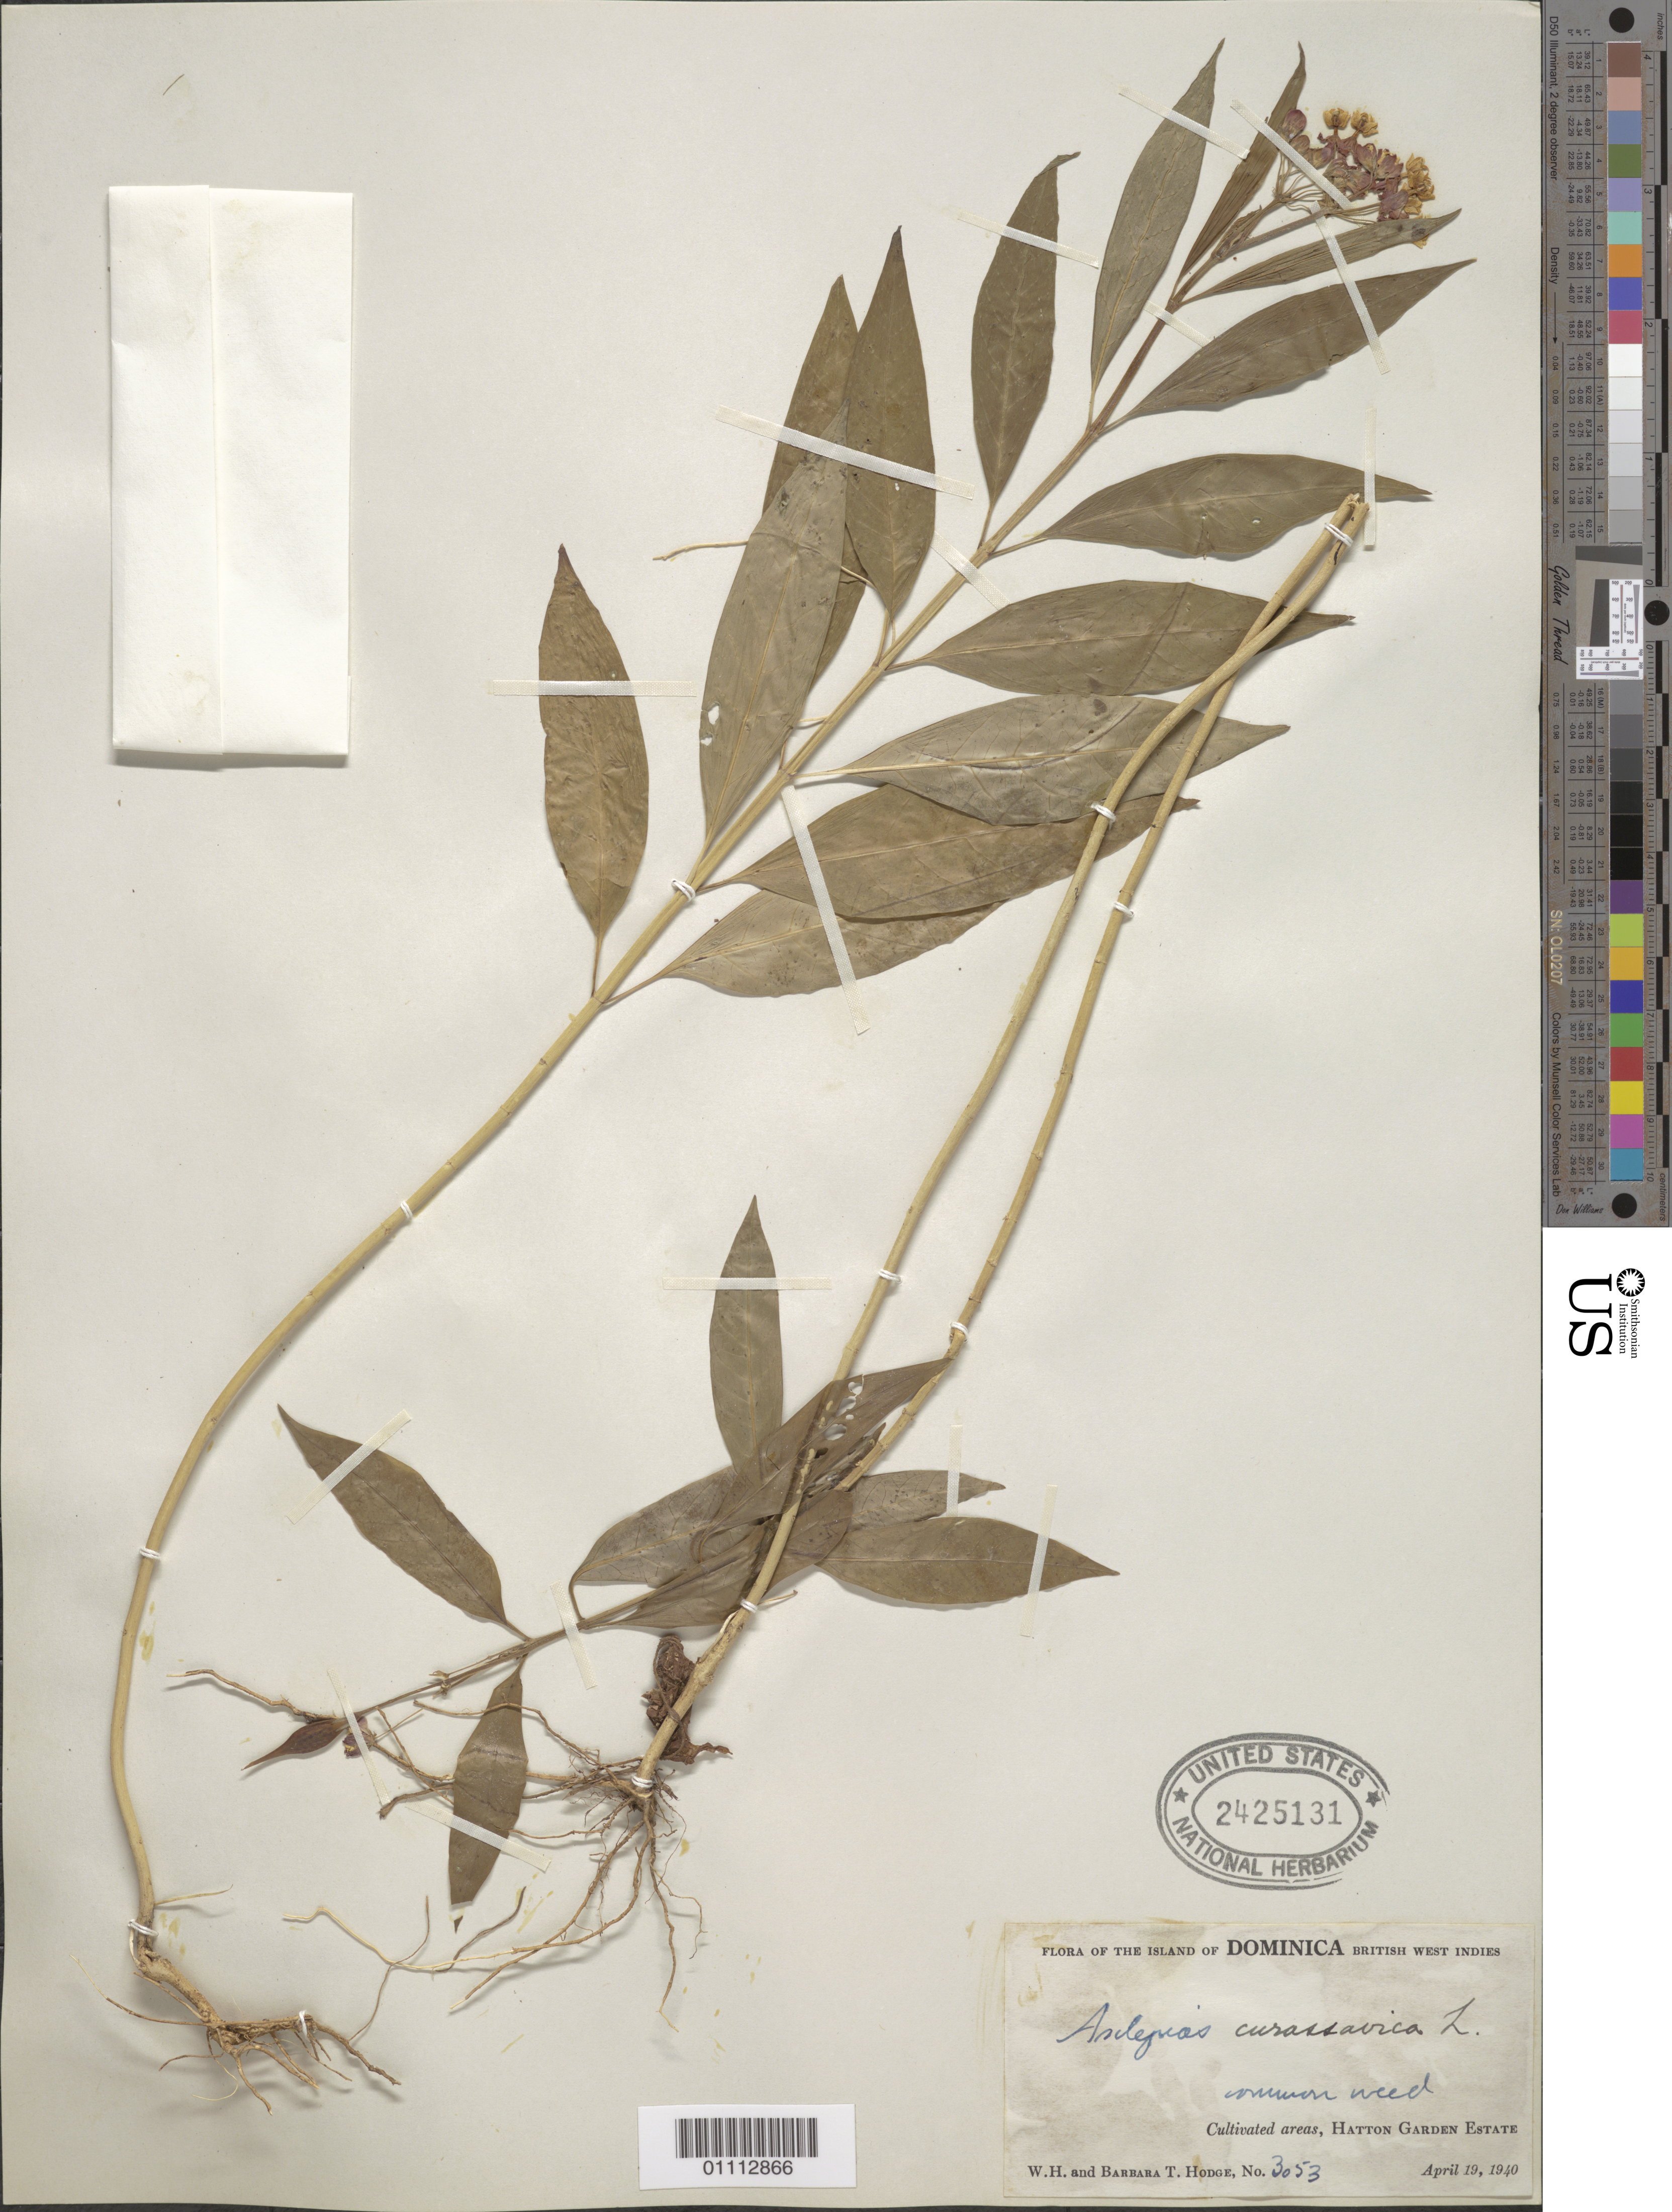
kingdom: Plantae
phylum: Tracheophyta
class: Magnoliopsida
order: Gentianales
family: Apocynaceae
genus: Asclepias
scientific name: Asclepias curassavica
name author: L.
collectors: W. Hodge & B. Hodge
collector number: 3053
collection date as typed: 19 Apr 1940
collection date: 1940-04-19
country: Dominica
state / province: St. David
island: Dominica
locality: Cultivated areas, Hatton Garden Estate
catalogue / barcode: US 2425131